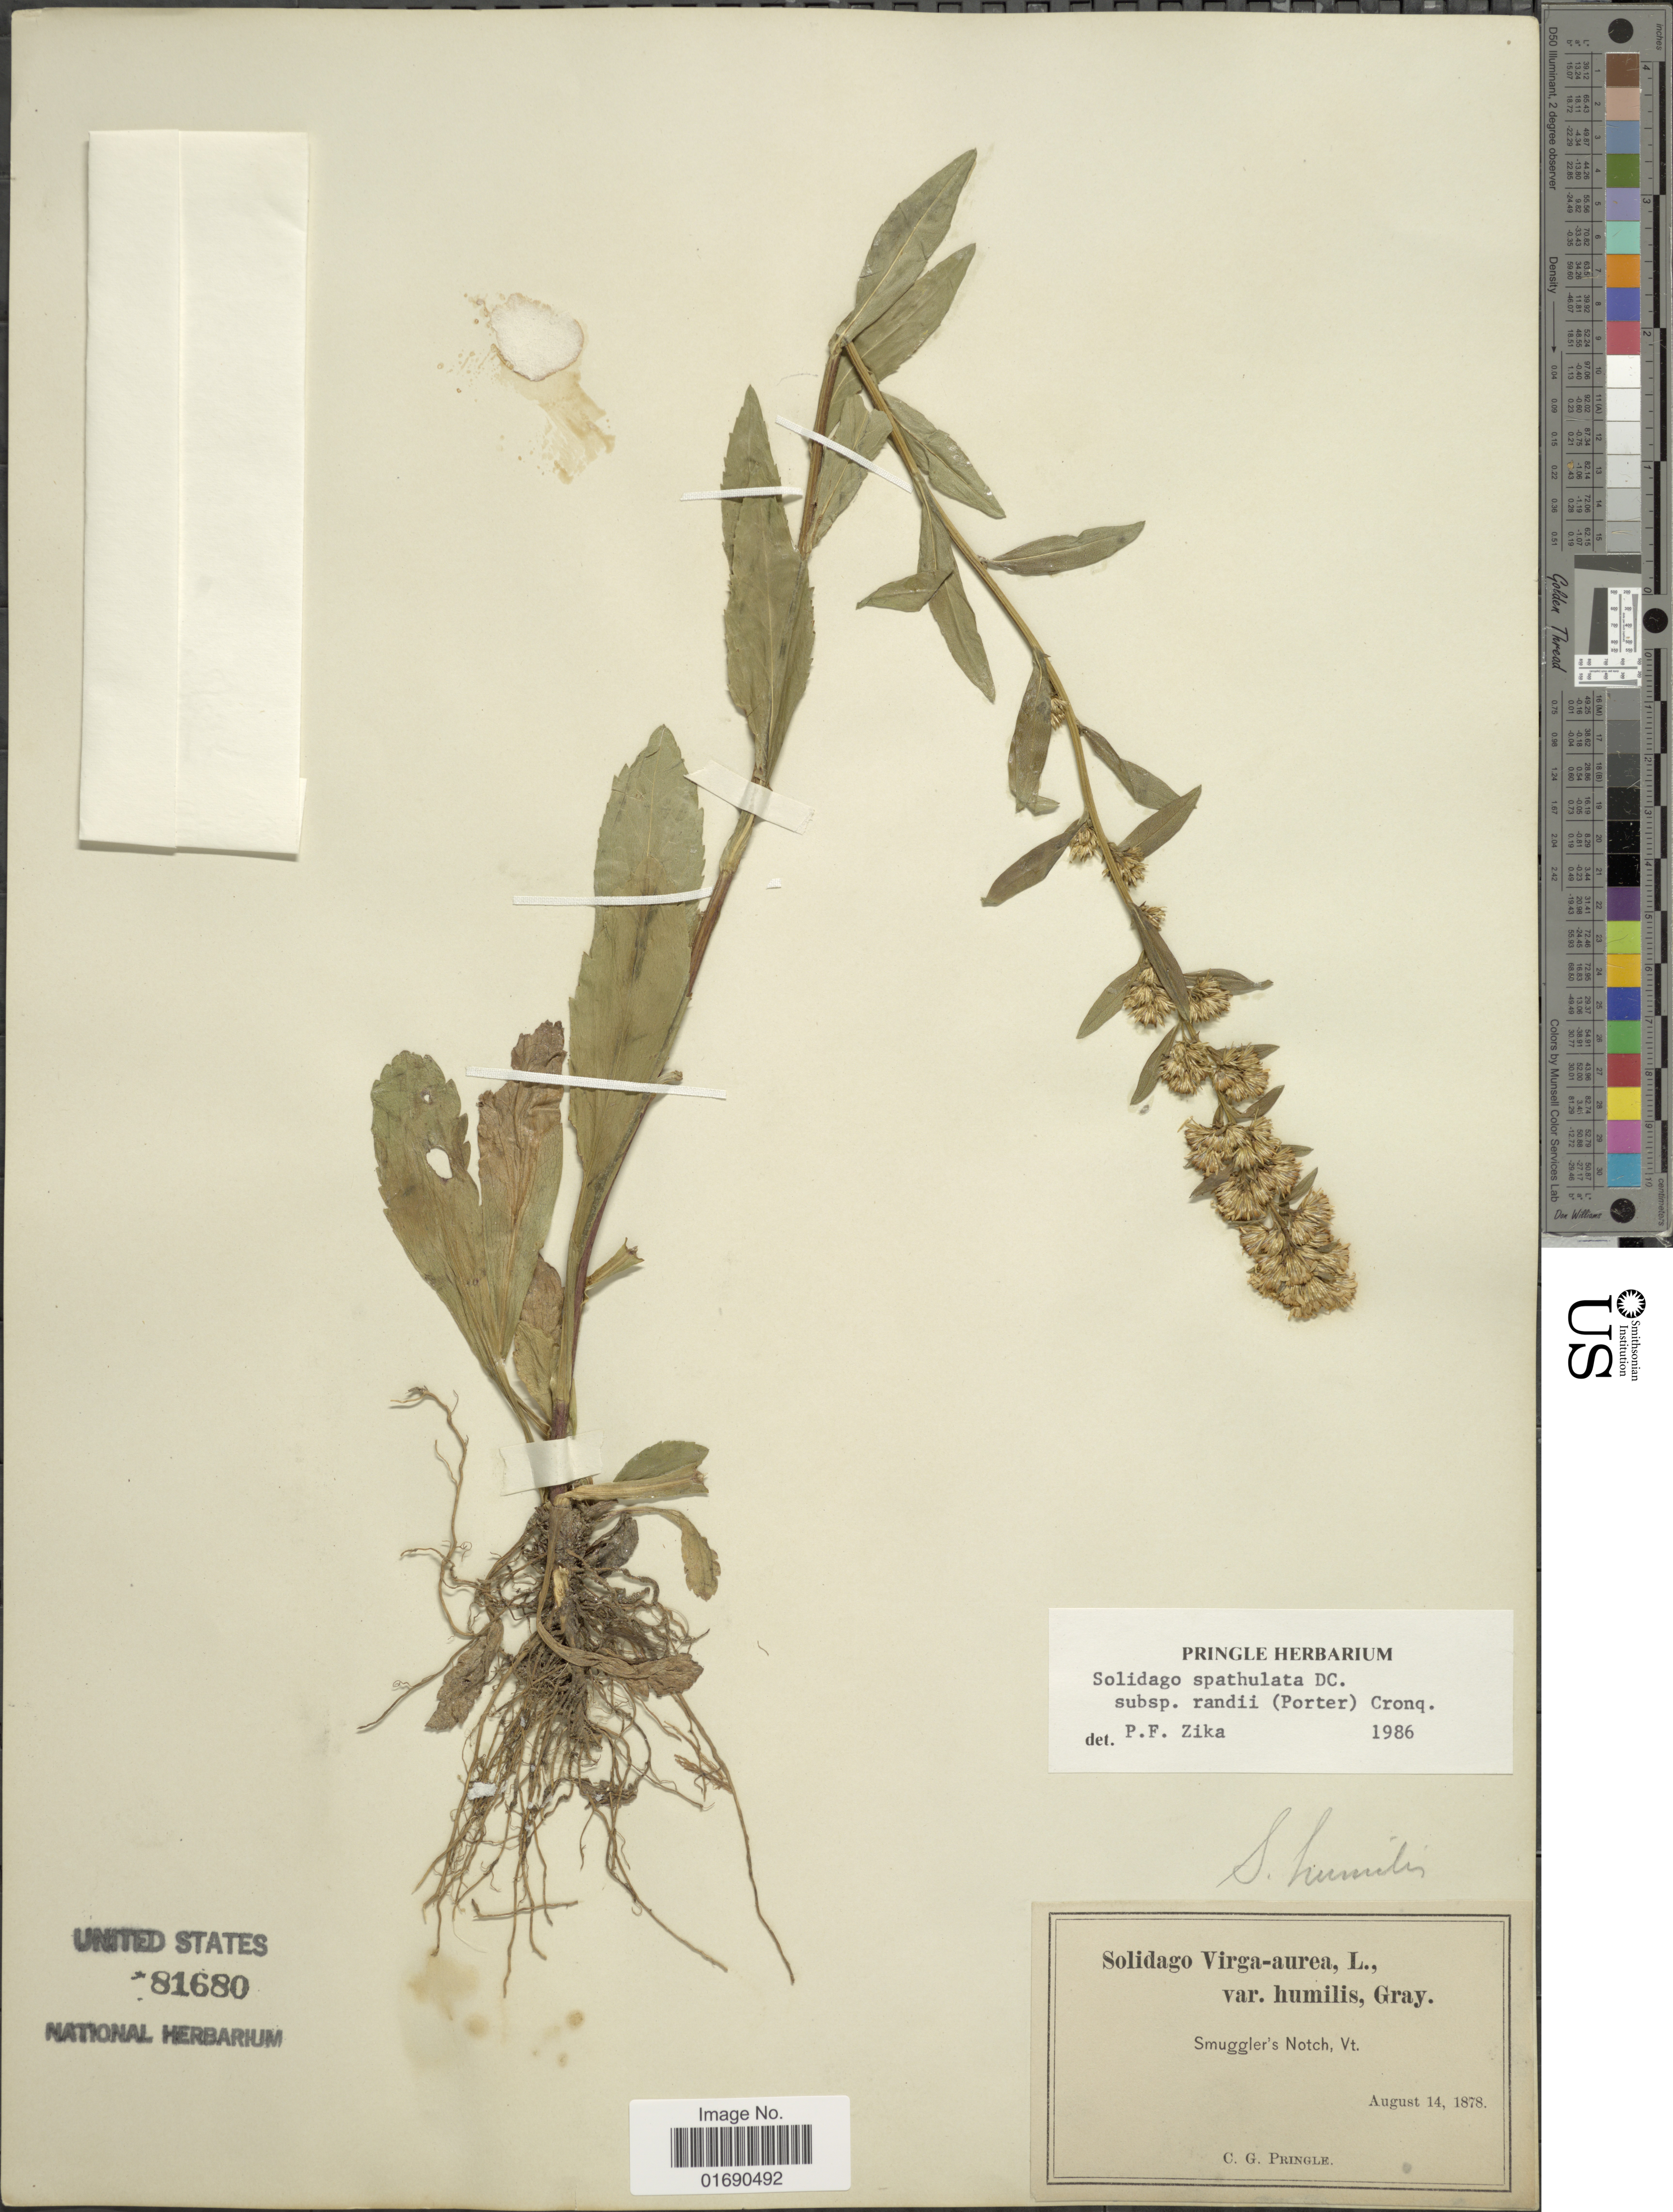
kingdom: Plantae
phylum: Tracheophyta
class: Magnoliopsida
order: Asterales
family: Asteraceae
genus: Solidago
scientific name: Solidago randii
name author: (Porter) Britton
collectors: C. G. Pringle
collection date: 1878-08-14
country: United States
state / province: Vermont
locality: Smuggler's Notch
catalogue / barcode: US 81680